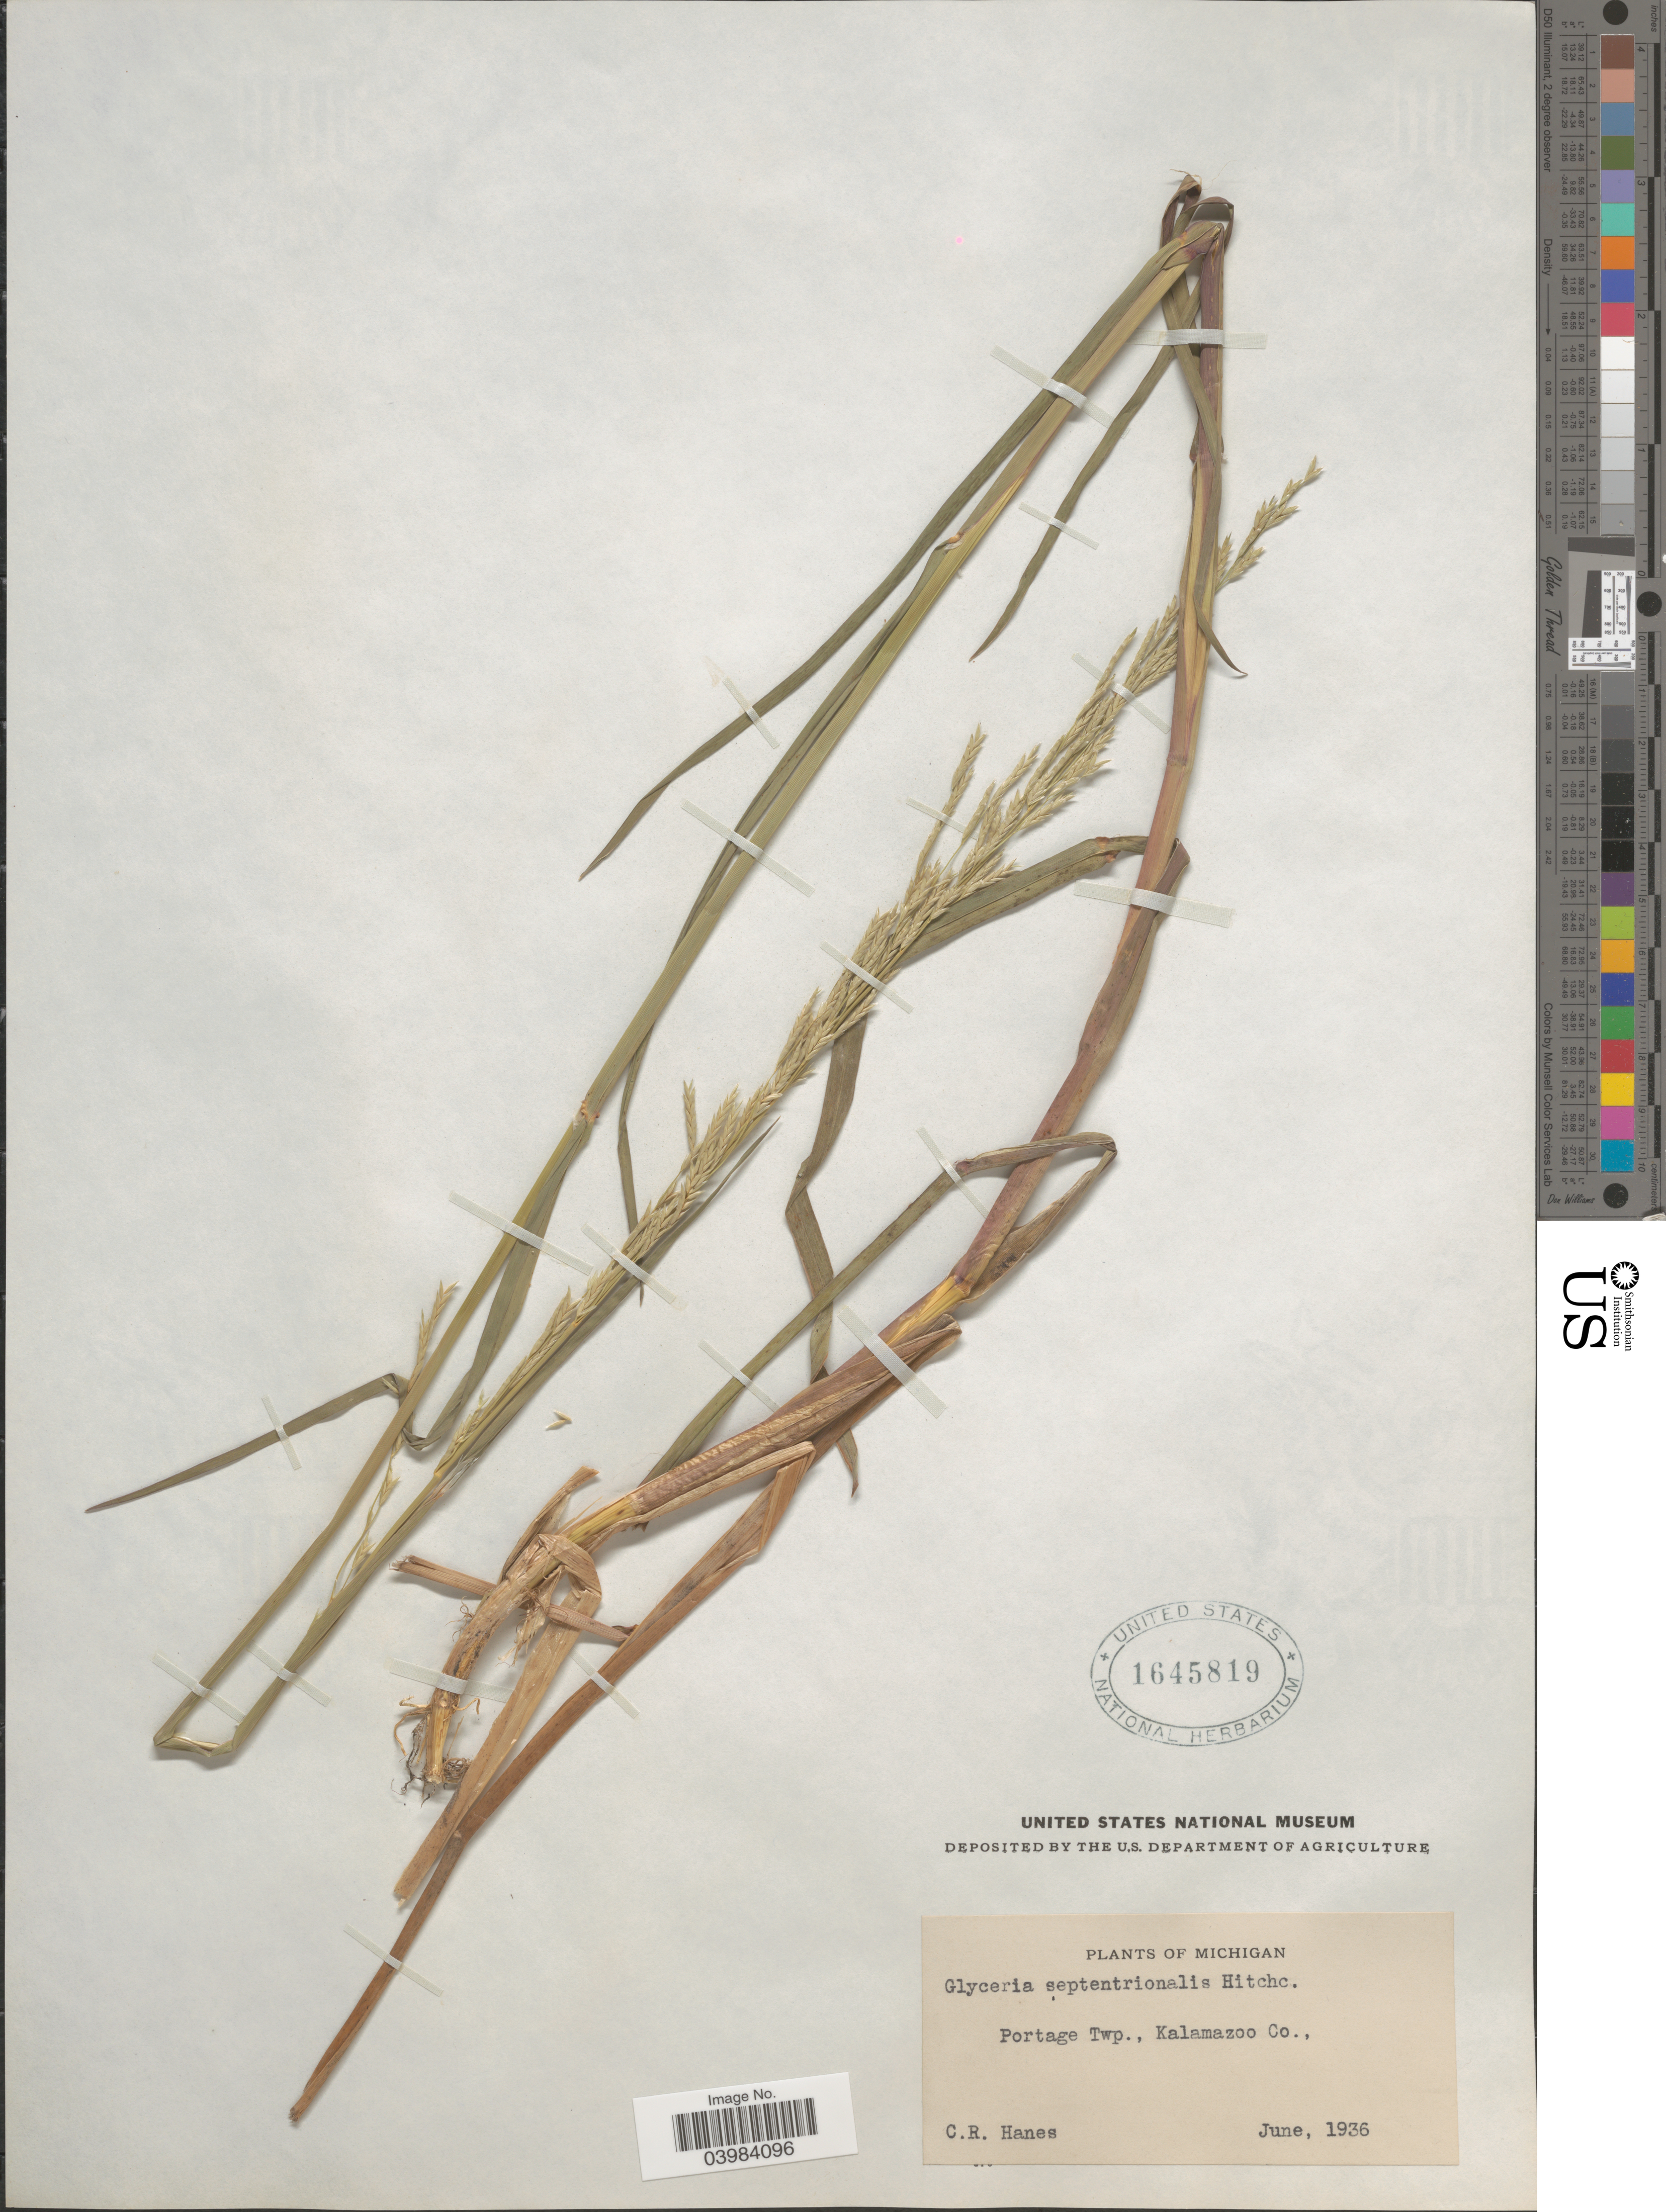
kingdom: Plantae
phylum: Tracheophyta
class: Liliopsida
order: Poales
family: Poaceae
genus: Glyceria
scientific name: Glyceria septentrionalis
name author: Hitchc.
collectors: C. Hanes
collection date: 1936-06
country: United States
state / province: Michigan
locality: Portage Twp., Kalamazoo Co.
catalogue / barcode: US 1645819